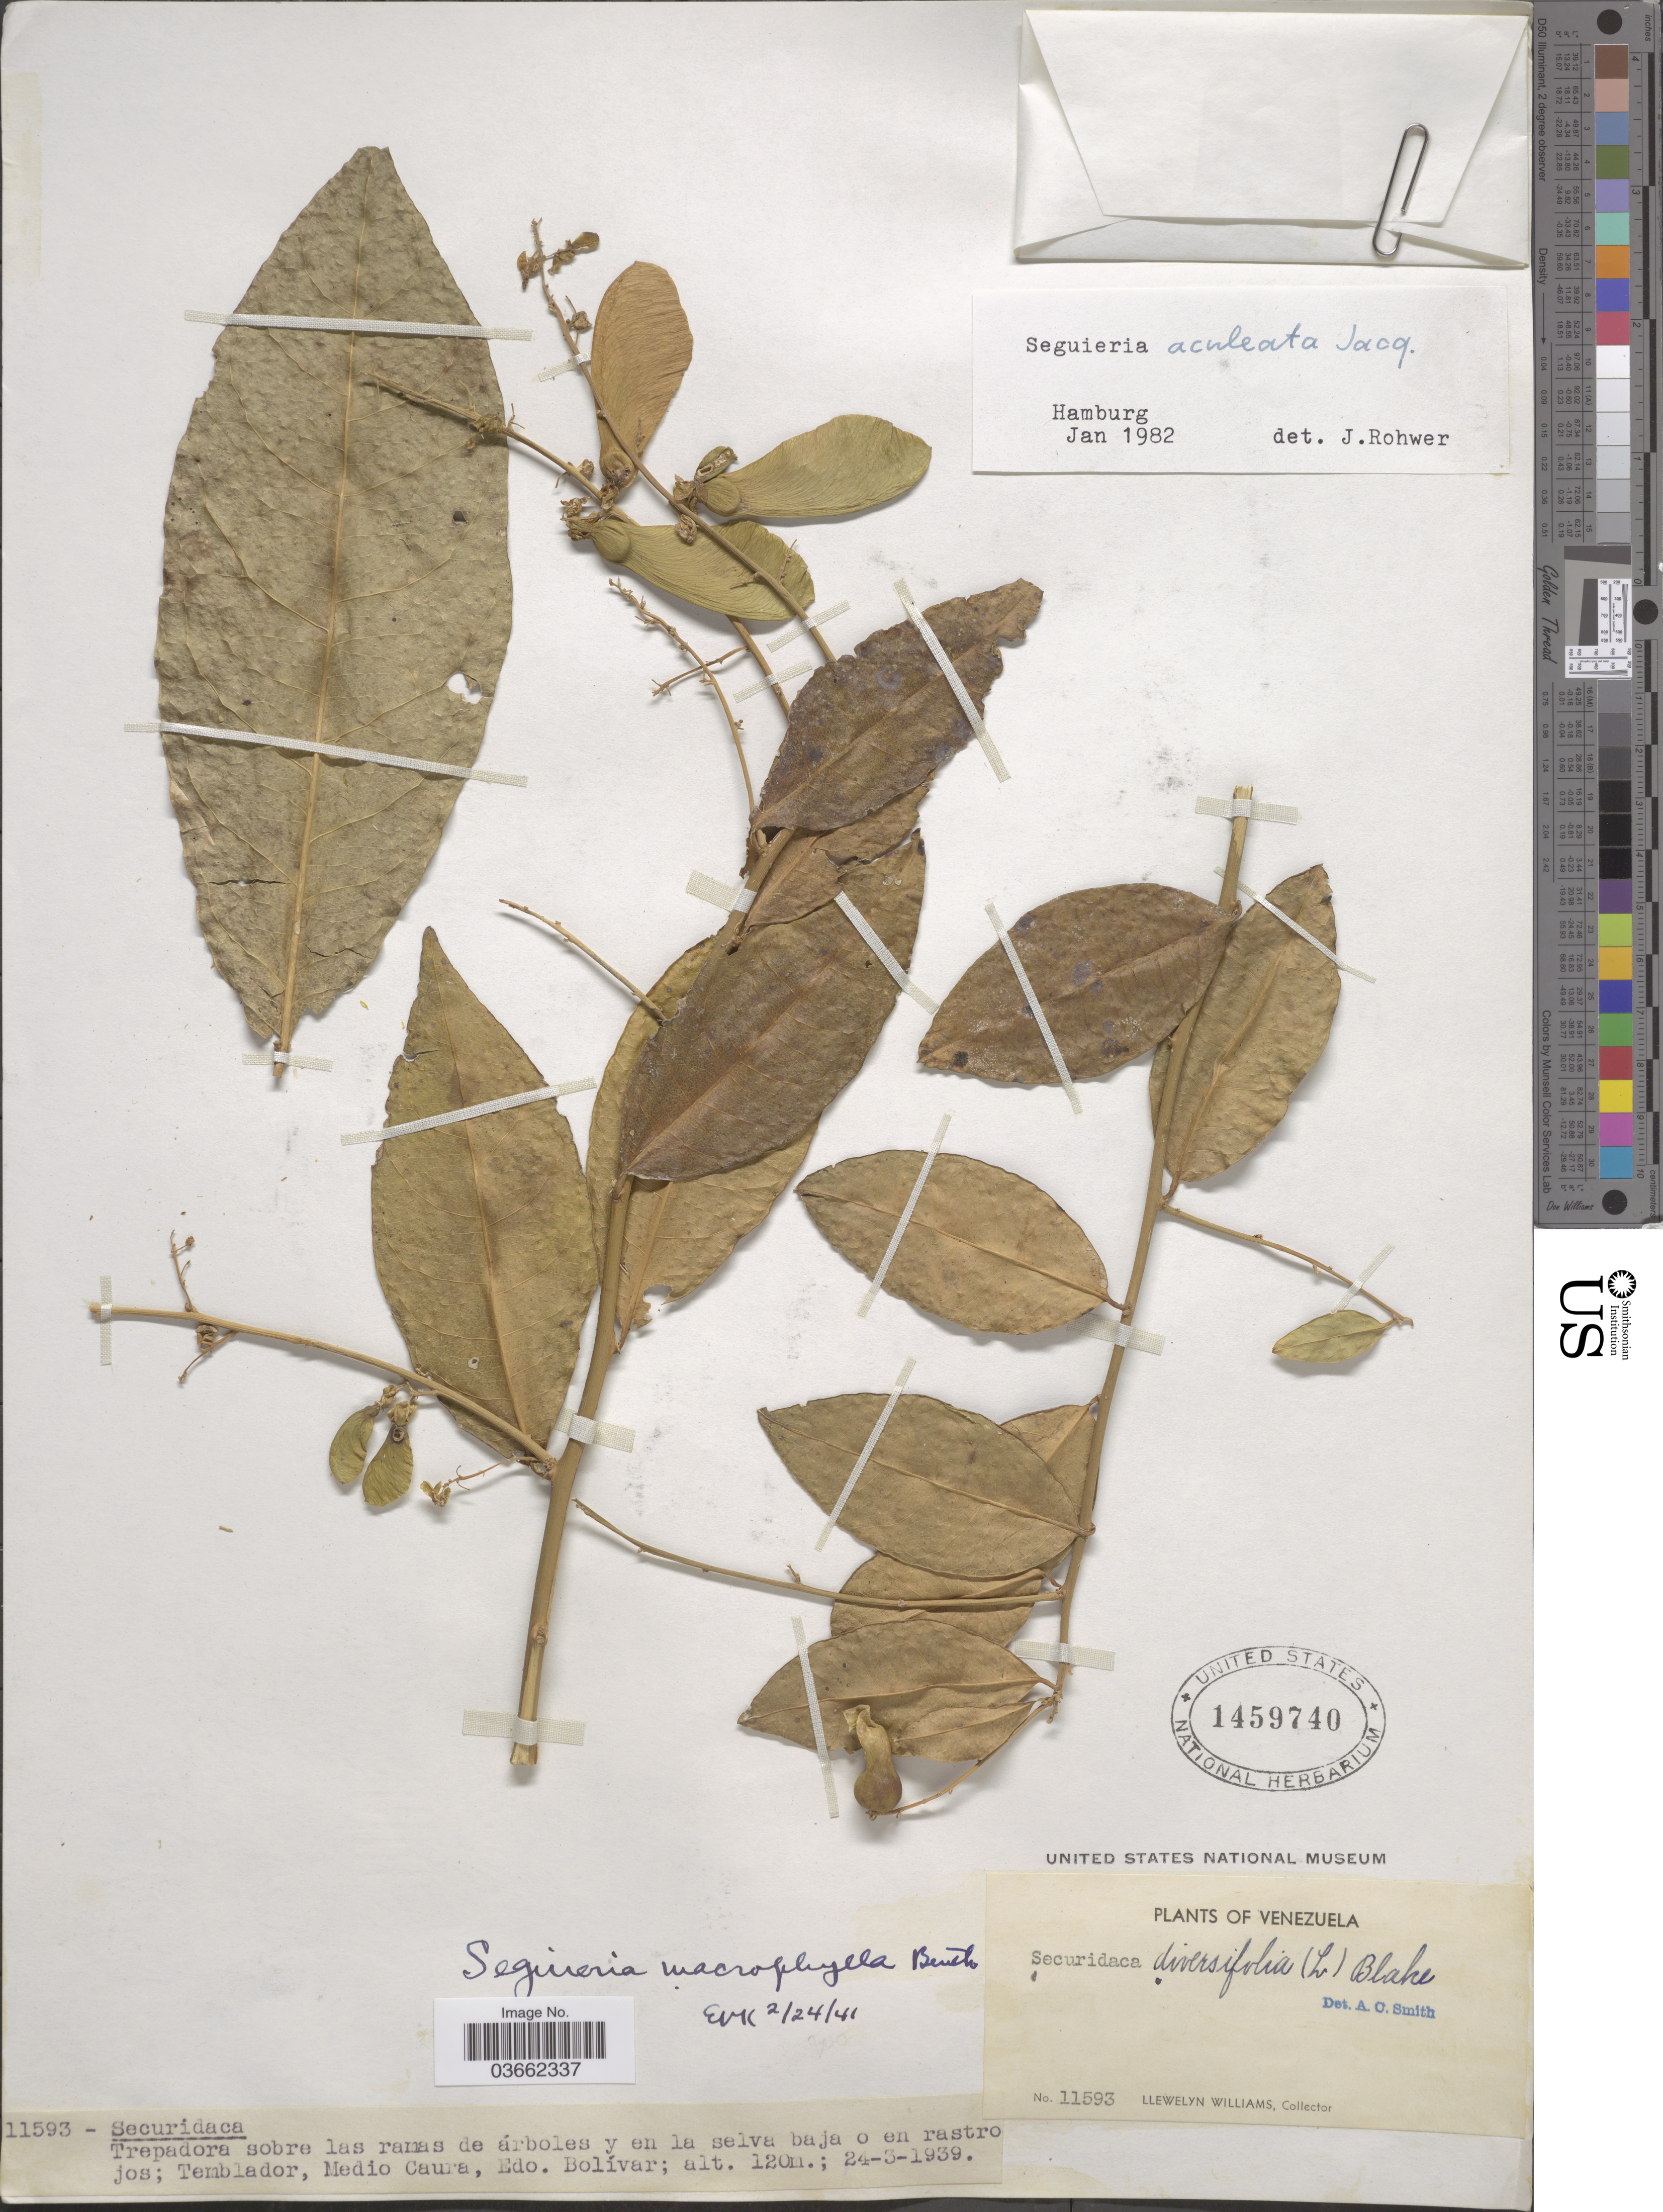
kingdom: Plantae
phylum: Tracheophyta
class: Magnoliopsida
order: Caryophyllales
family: Phytolaccaceae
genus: Seguieria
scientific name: Seguieria aculeata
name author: Jacq.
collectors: Ll. Williams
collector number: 11593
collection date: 1939-03-24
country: Venezuela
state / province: Bolivar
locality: Temblador, Medio Caura.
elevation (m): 120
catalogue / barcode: US 1459740